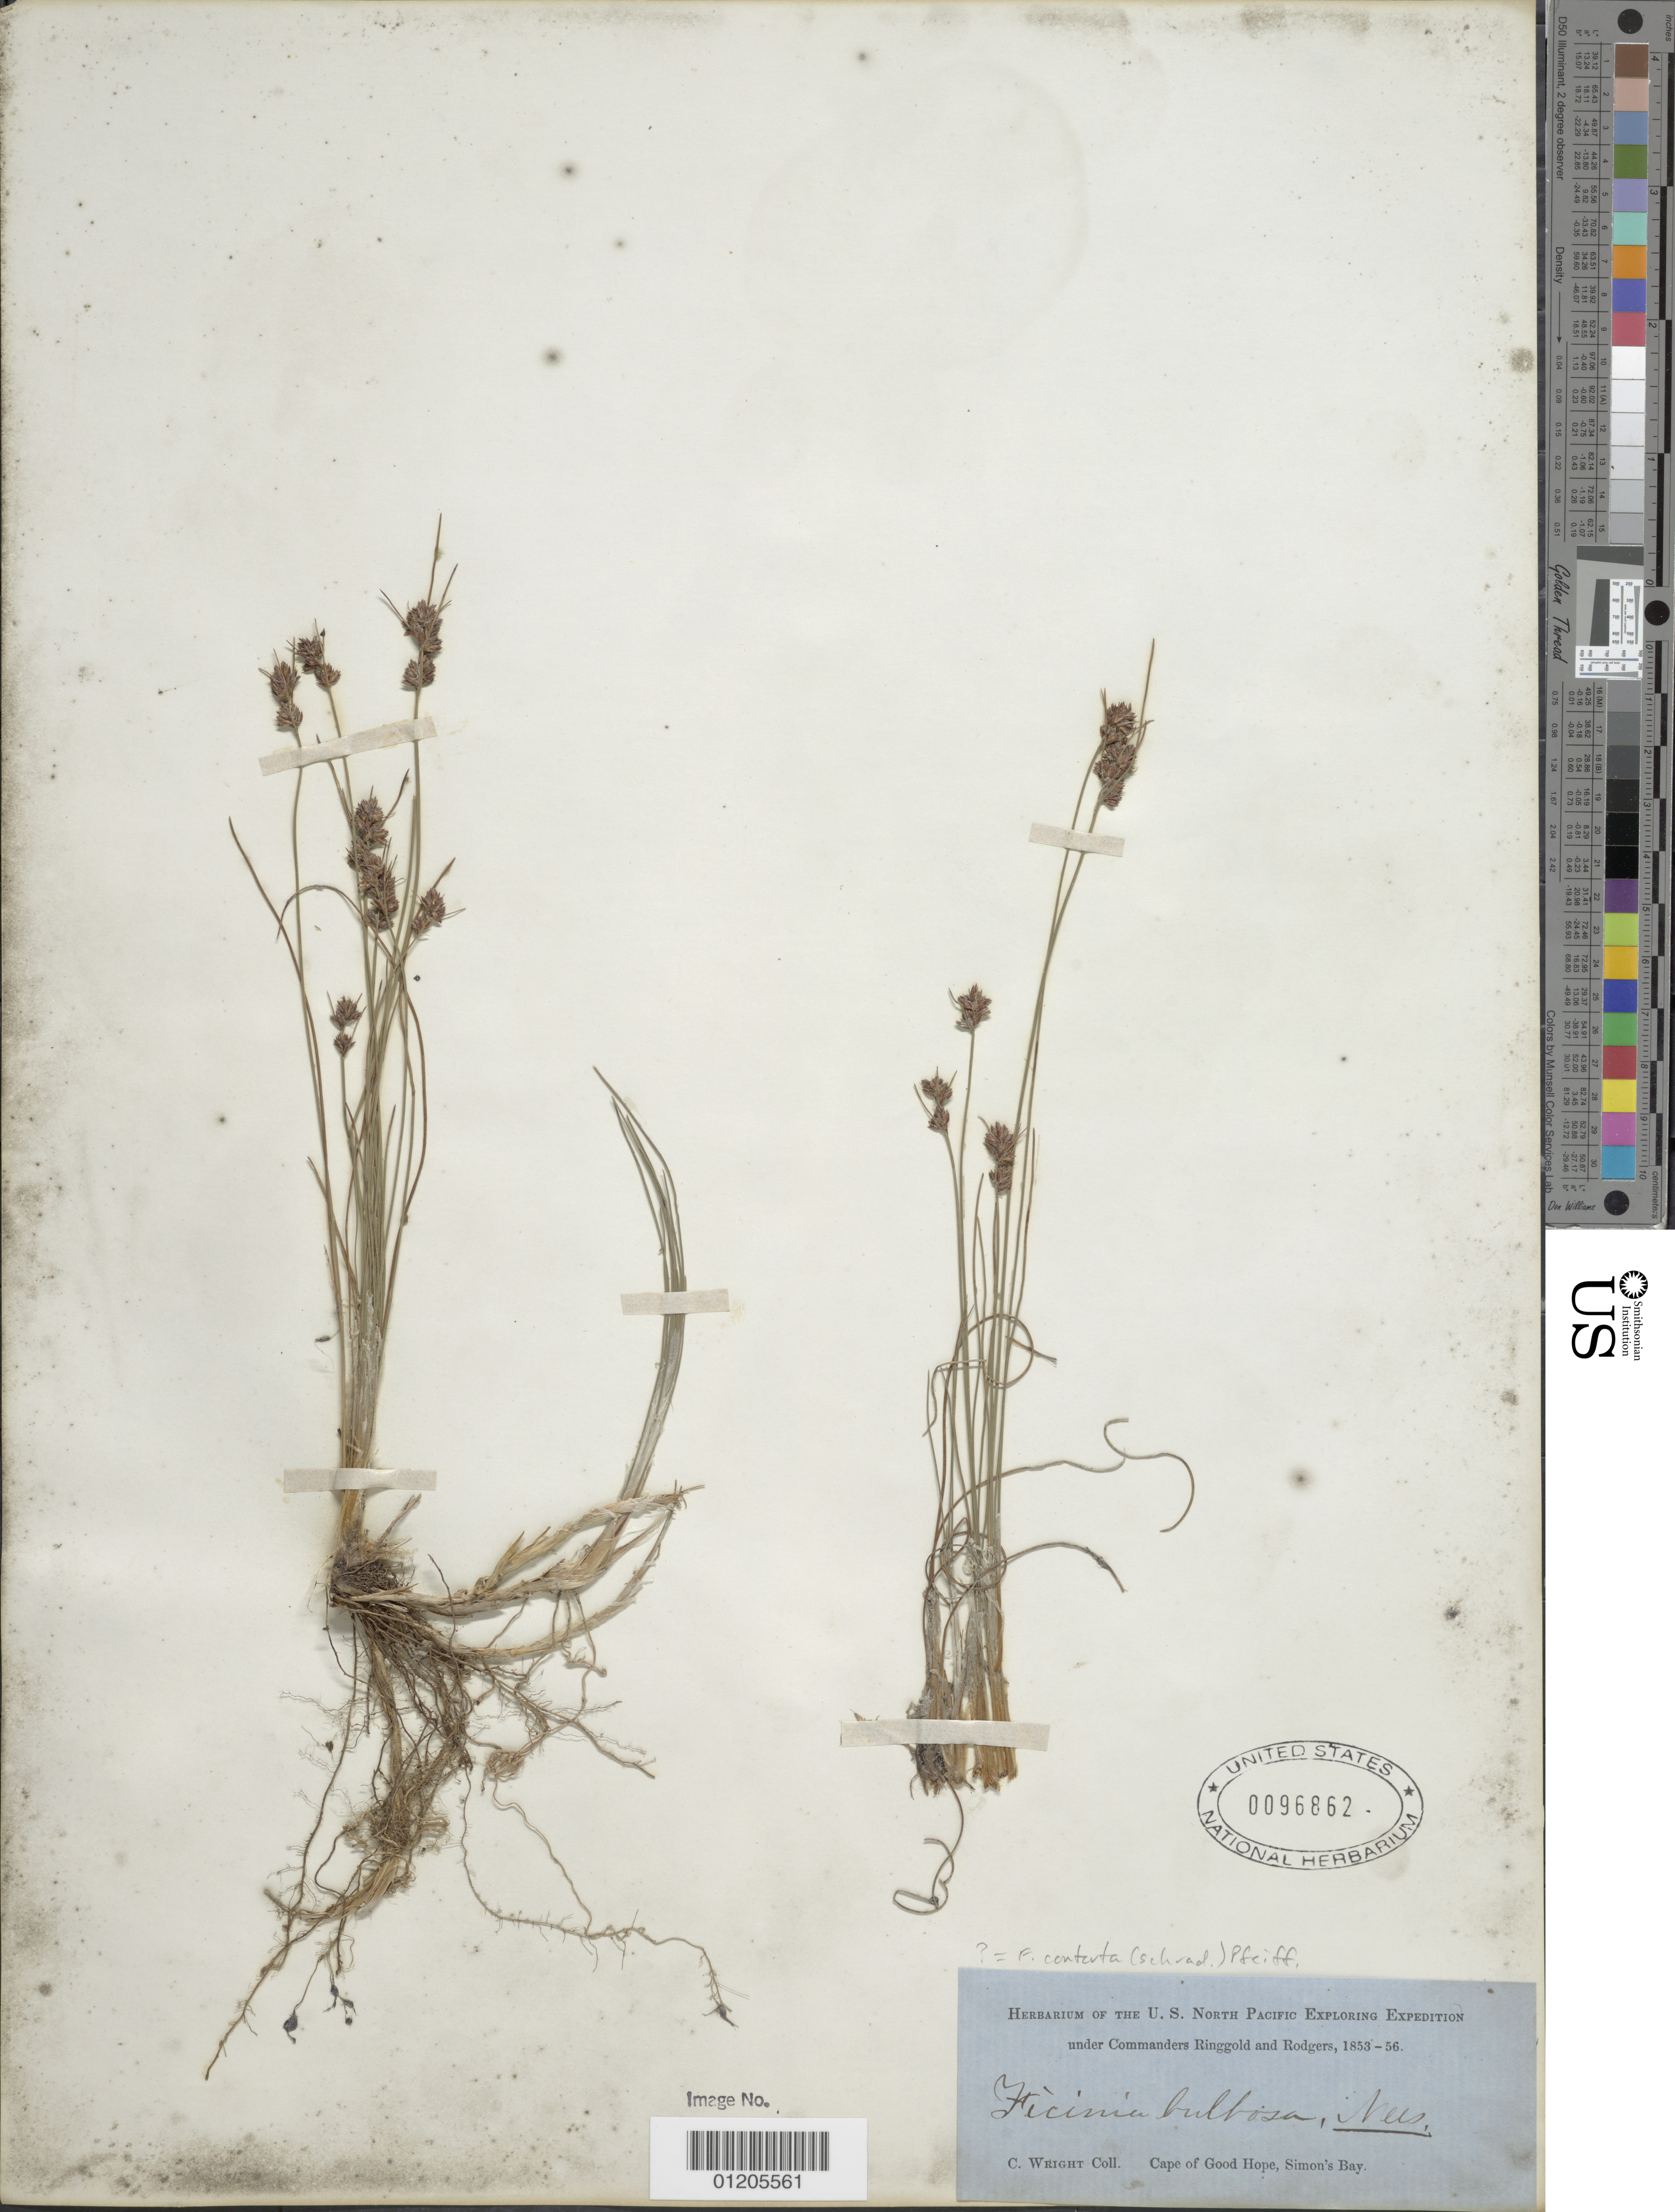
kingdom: Plantae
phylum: Tracheophyta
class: Liliopsida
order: Poales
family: Cyperaceae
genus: Ficinia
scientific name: Ficinia bulbosa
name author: (L.) Nees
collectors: C. Wright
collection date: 1853/1856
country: South Africa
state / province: Western Cape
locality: Cape of Good Hope, Simon's Bay.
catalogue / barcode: US 96862